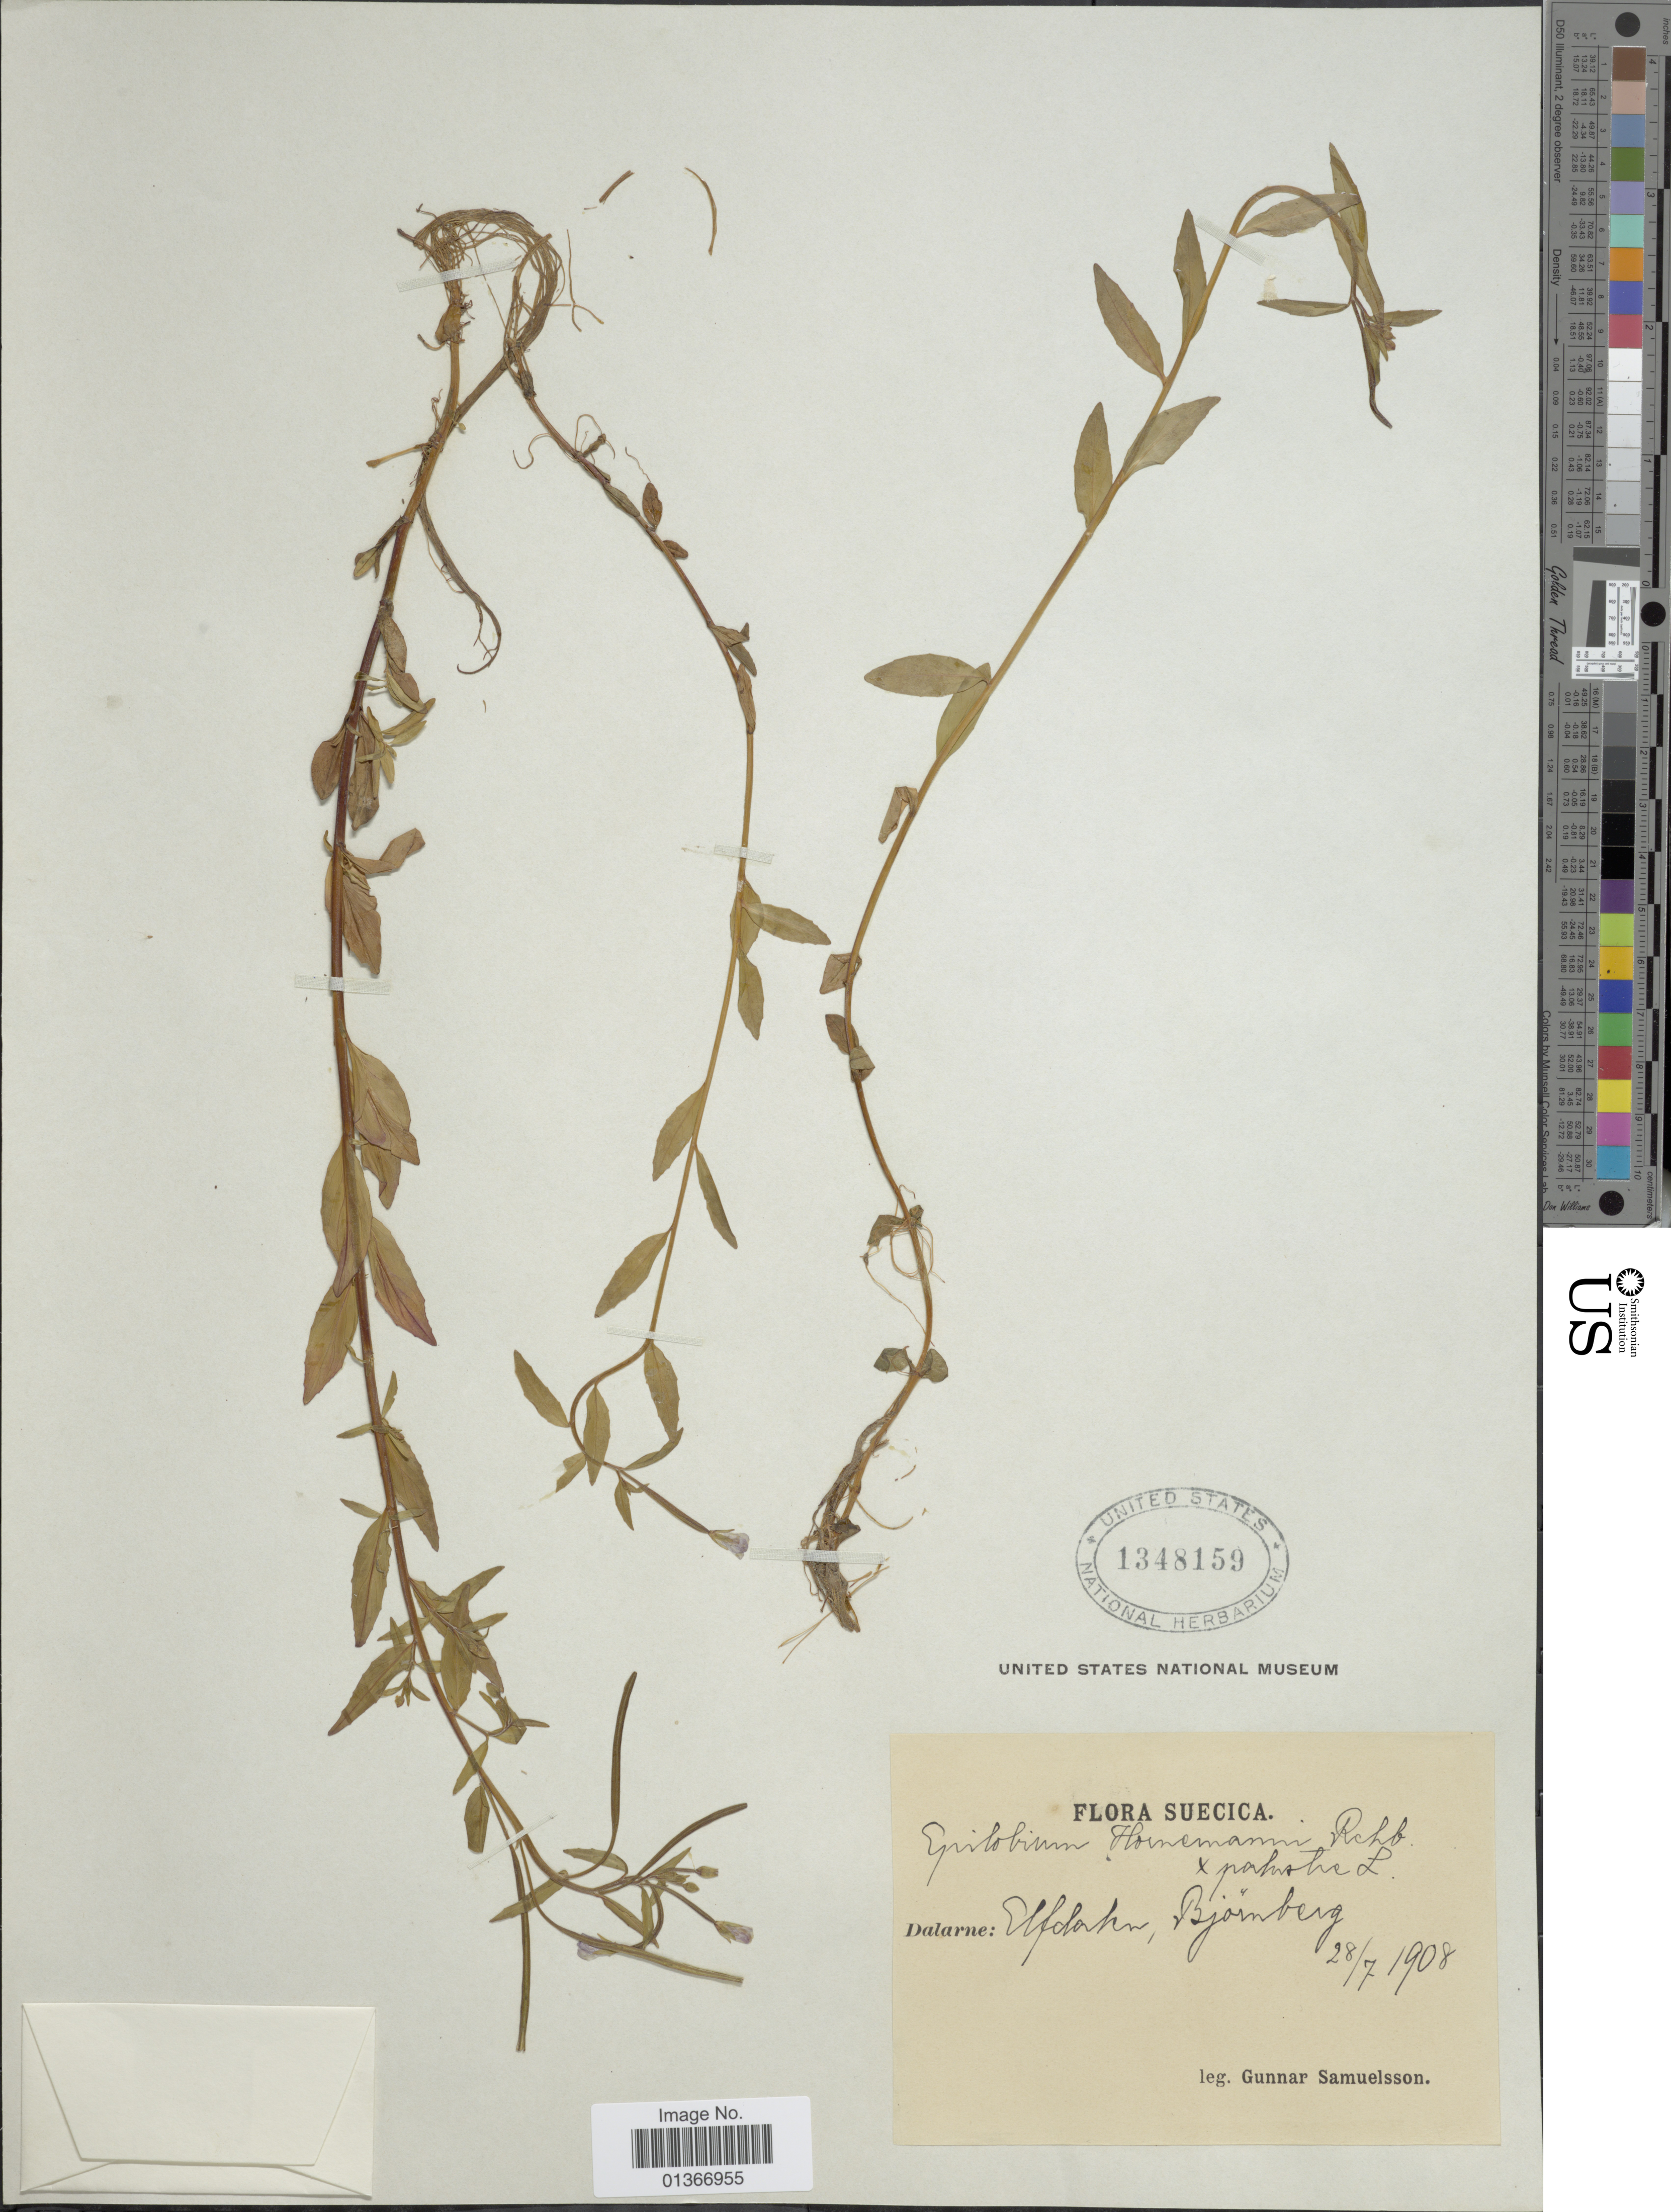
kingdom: Plantae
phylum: Tracheophyta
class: Magnoliopsida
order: Myrtales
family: Onagraceae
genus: Epilobium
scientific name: Epilobium hornemannii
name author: Rchb.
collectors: G. Samuelsson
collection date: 1908-07-28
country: Sweden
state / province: Dalarna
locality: Elfdalen, Björnberg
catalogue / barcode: US 1348159